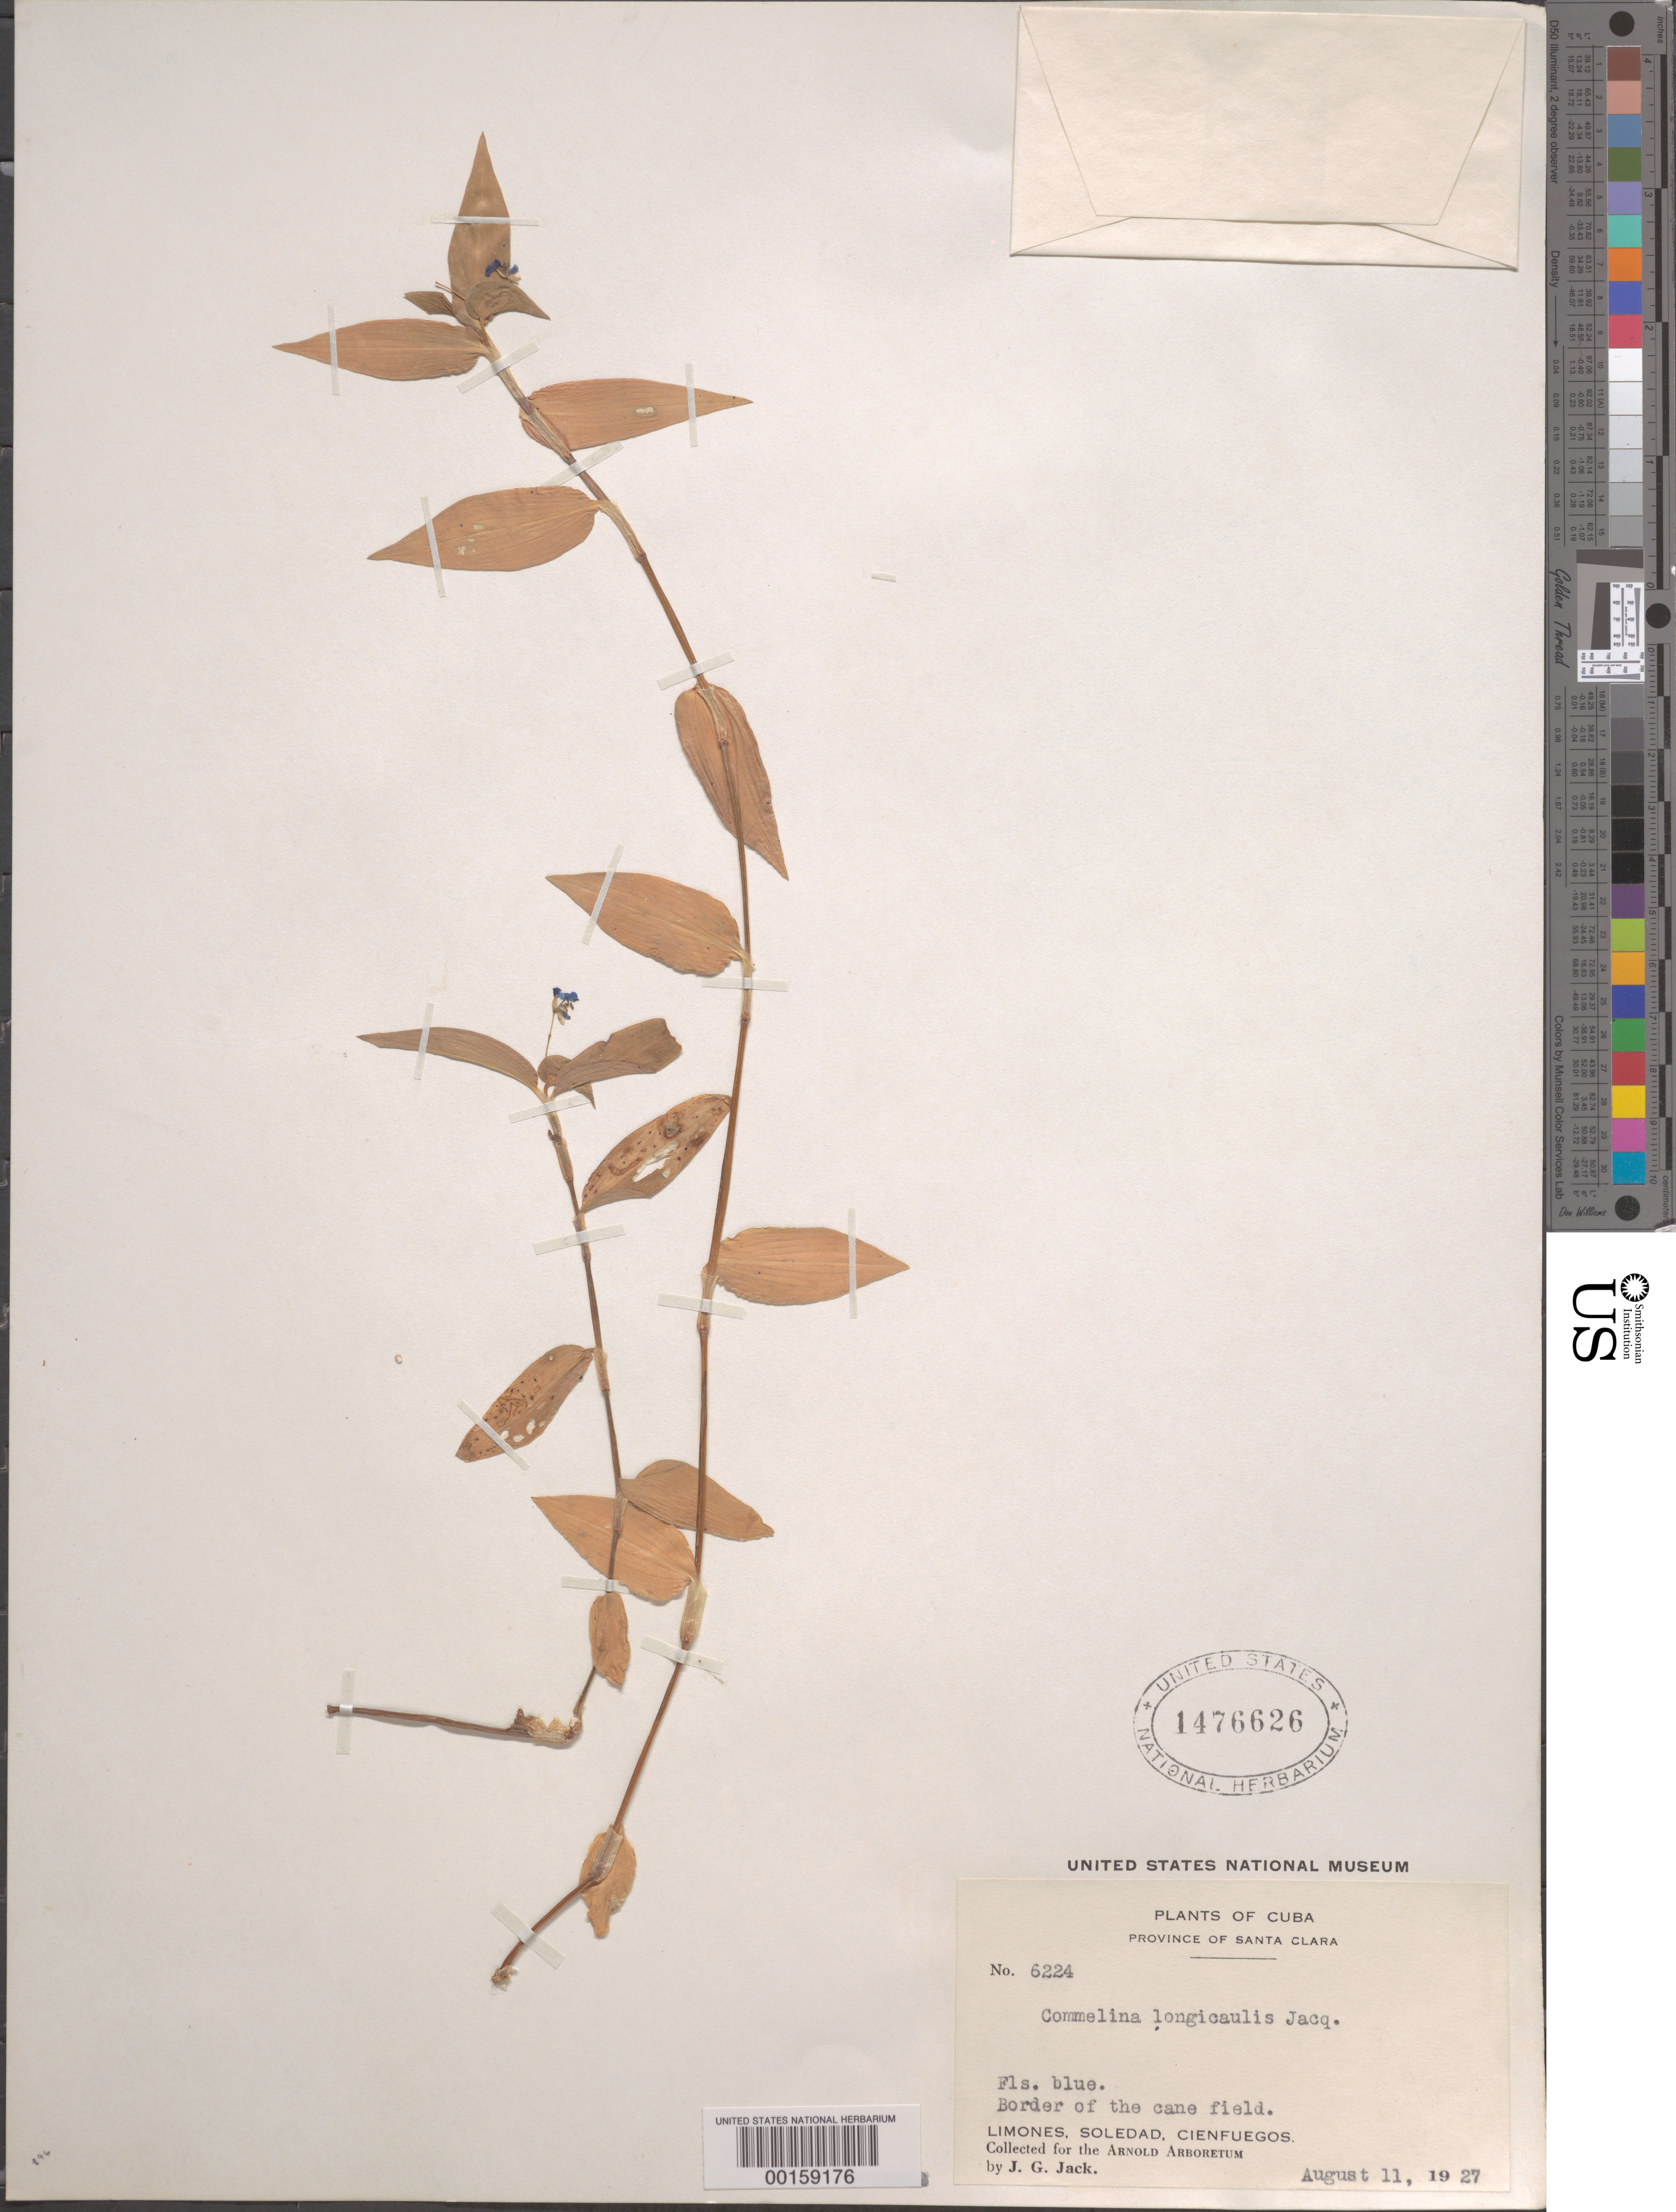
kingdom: Plantae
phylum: Tracheophyta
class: Liliopsida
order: Commelinales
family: Commelinaceae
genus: Commelina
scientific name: Commelina diffusa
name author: Burm. f.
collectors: J. G. Jack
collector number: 6224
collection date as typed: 11 Aug 1927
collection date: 1927-08-11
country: Cuba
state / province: Las Villas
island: Greater Antilles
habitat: Border of cane field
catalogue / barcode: US 1476626